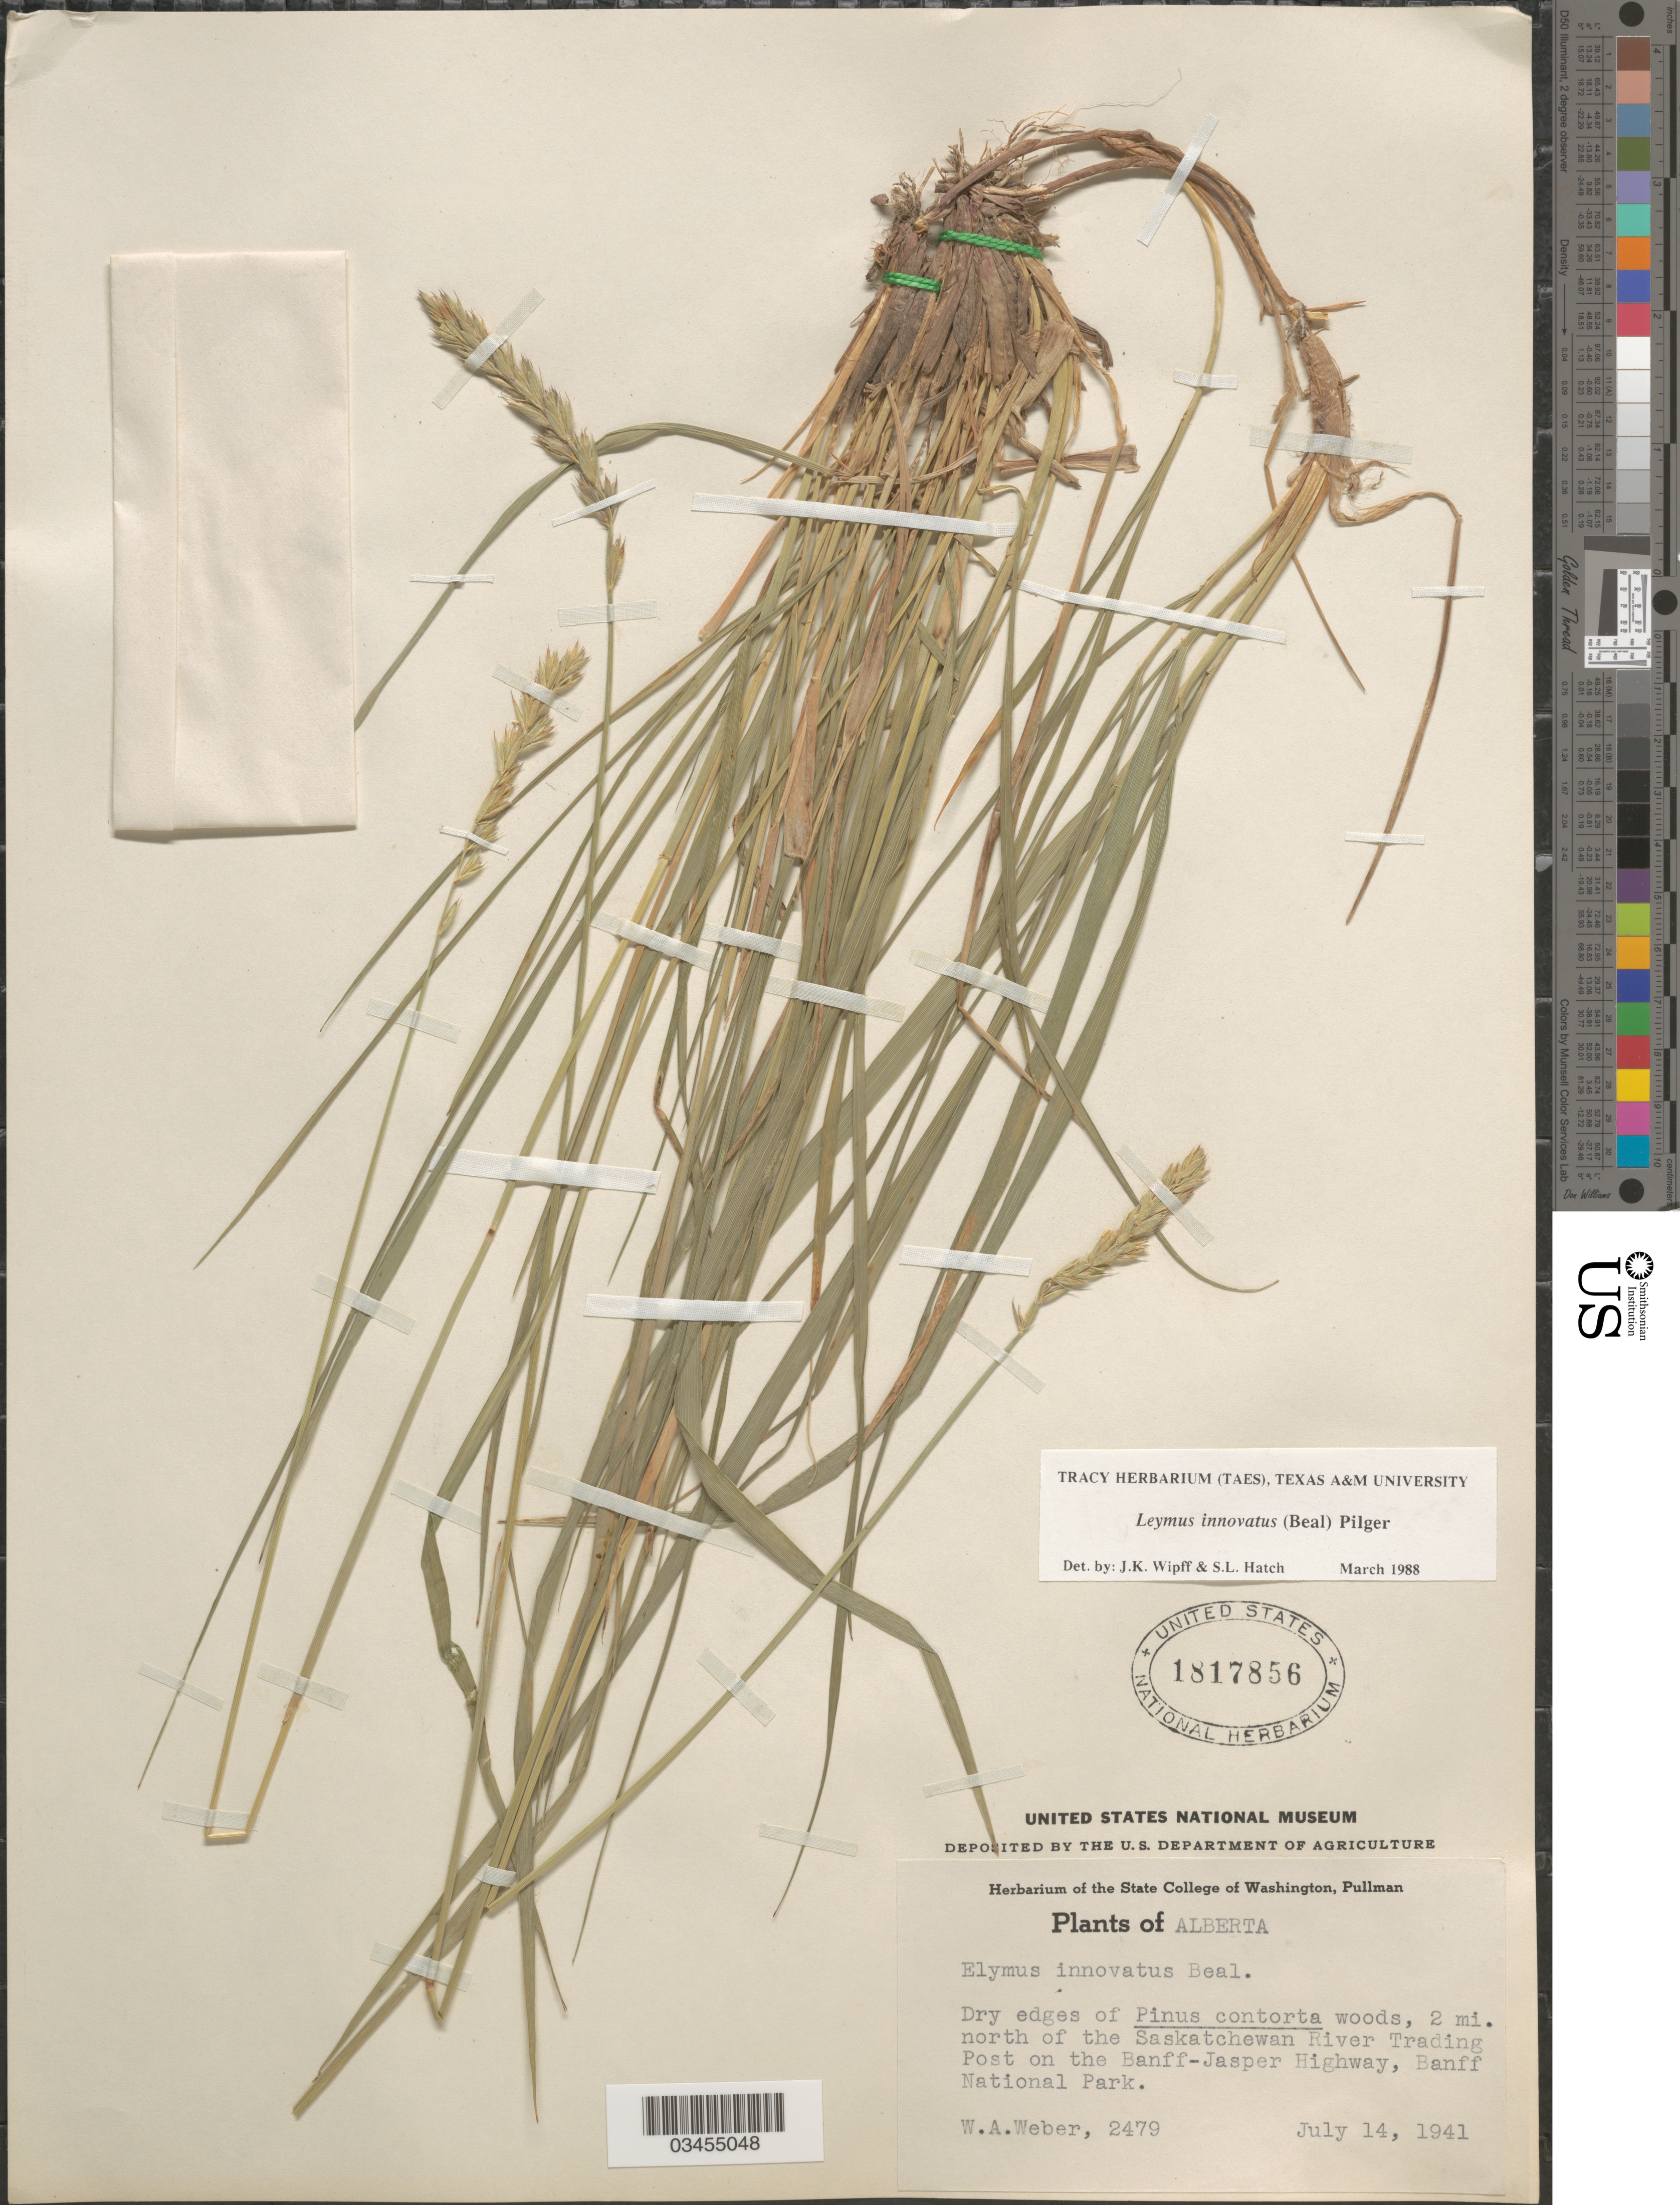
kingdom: Plantae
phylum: Tracheophyta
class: Liliopsida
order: Poales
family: Poaceae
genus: Leymus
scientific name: Leymus innovatus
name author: (W.J. Beal) Pilg.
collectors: W. A. Weber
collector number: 2479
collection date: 1941-07-14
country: Canada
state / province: Alberta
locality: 2 mi. north of the Saskatchewan River Trading Post on the Banff-Jasper Highway, Banff National Park.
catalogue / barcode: US 1817856